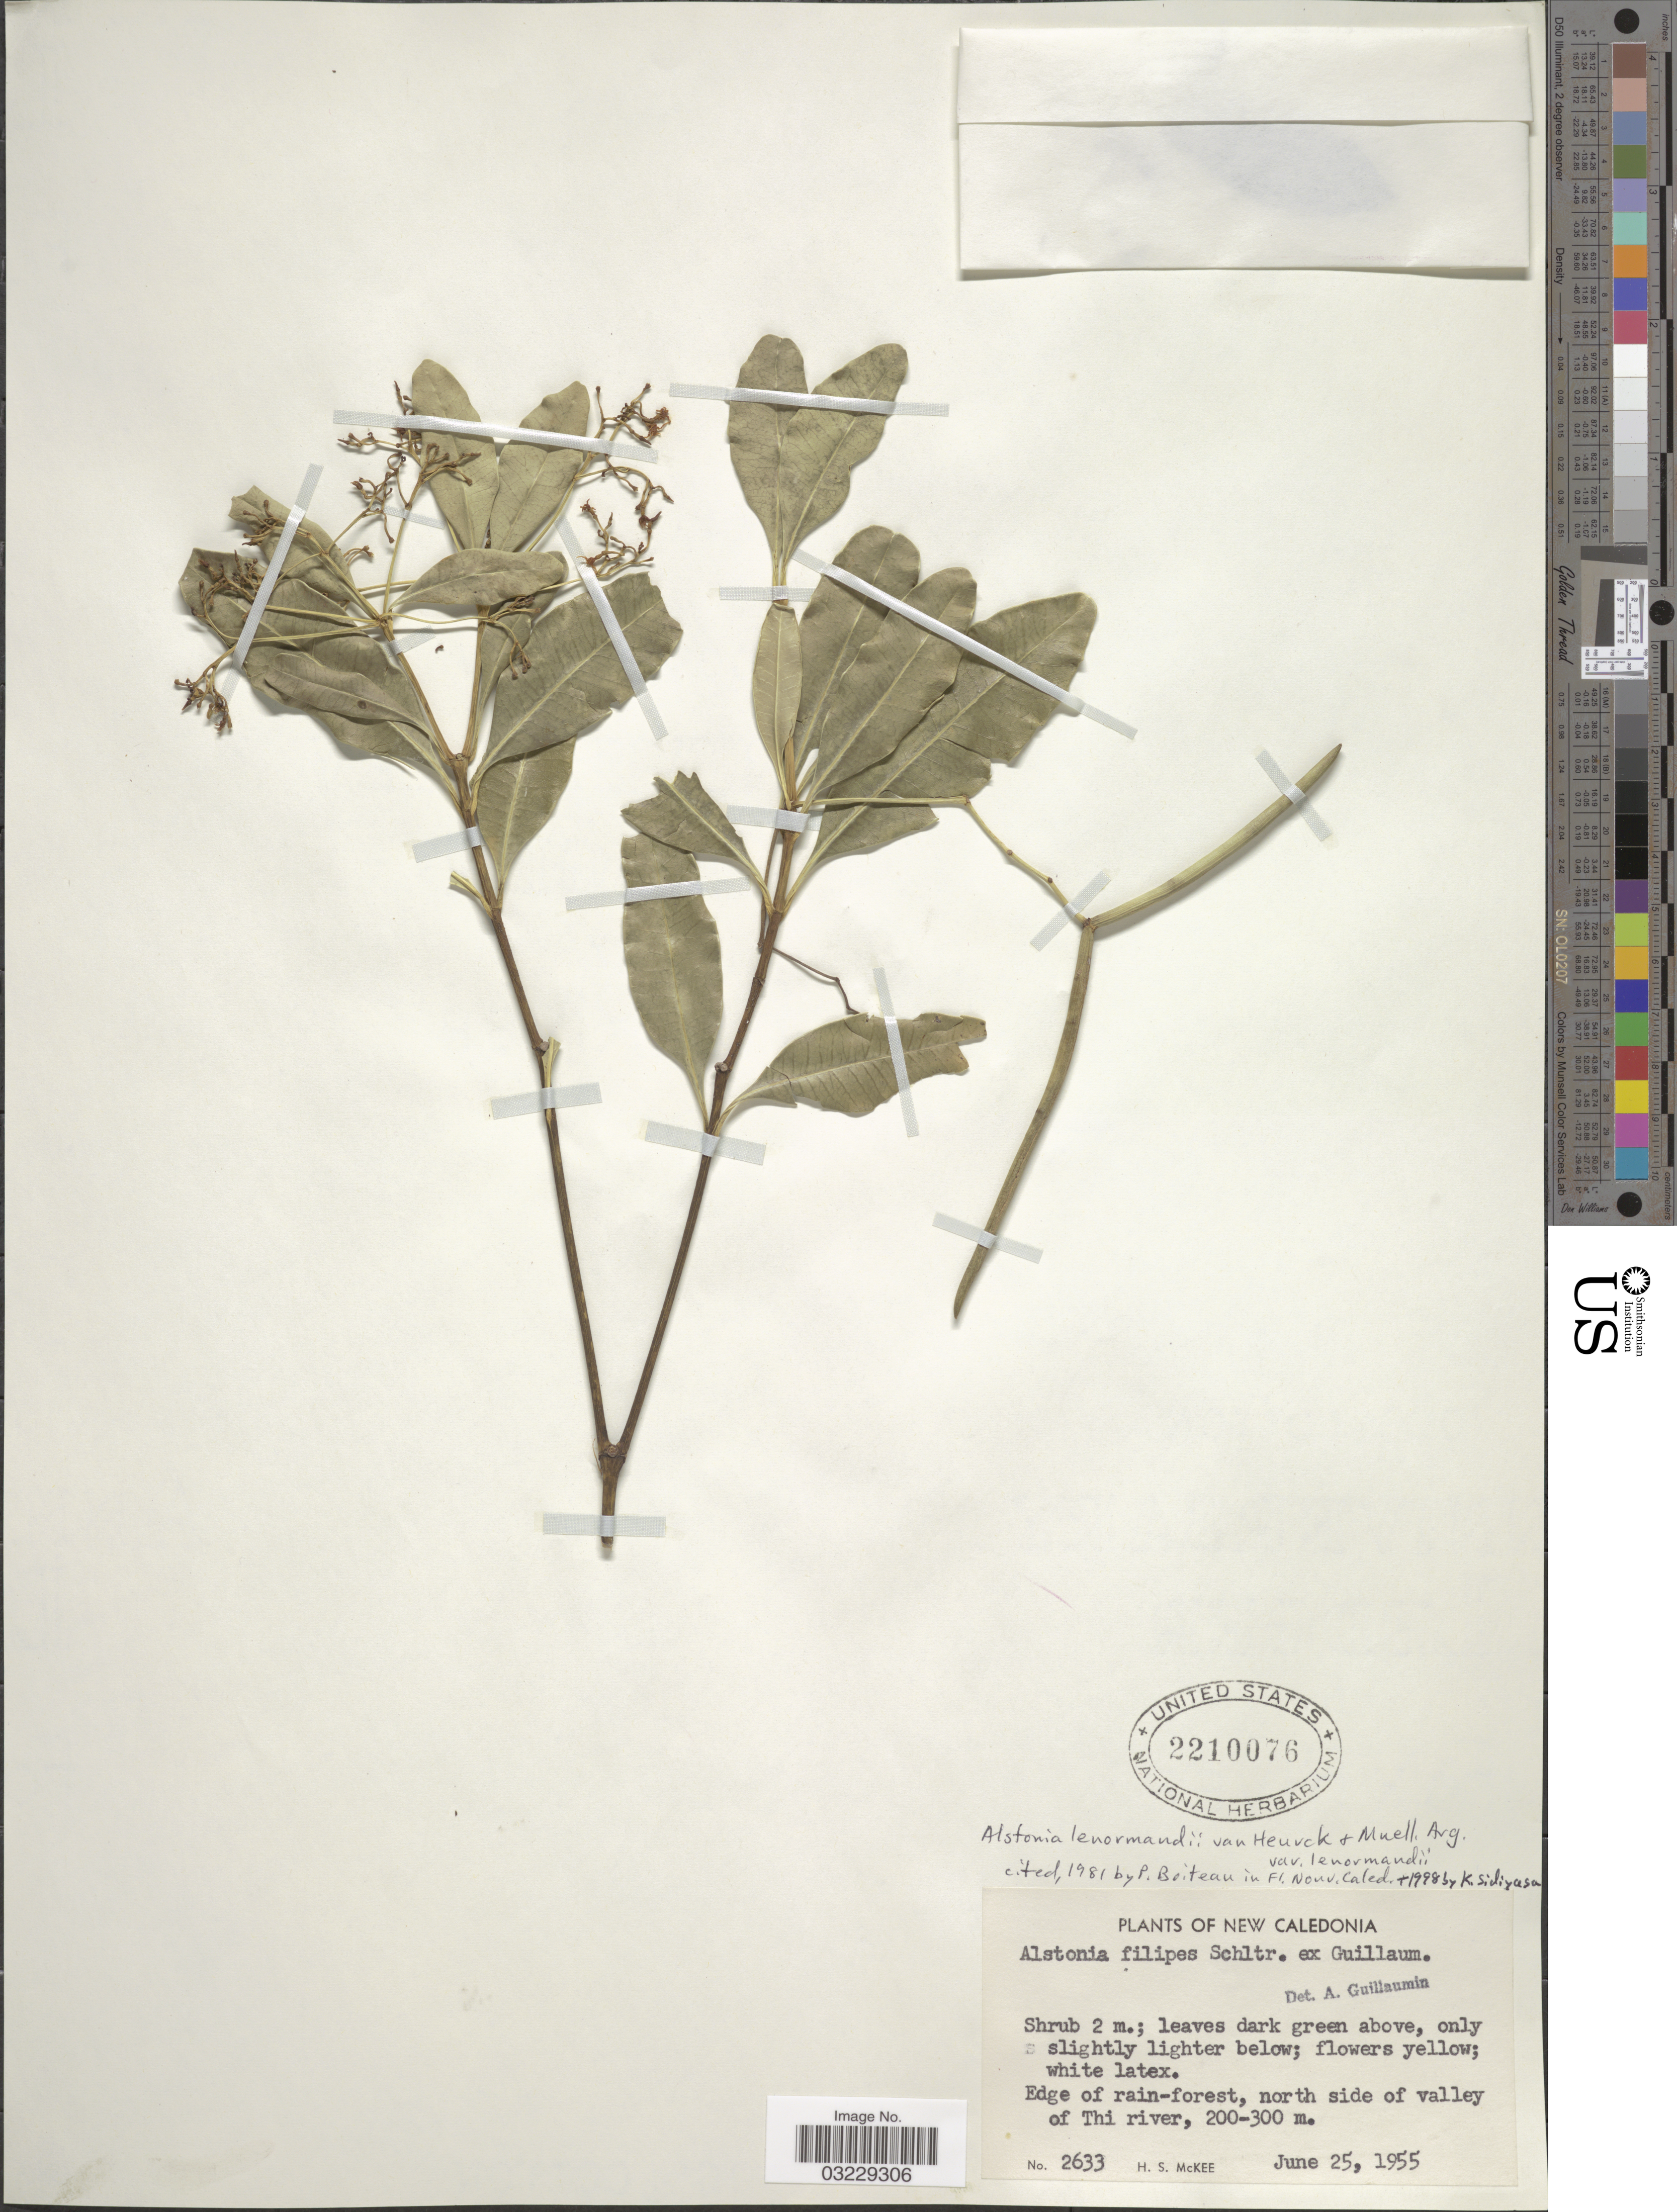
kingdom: Plantae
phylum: Tracheophyta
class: Magnoliopsida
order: Gentianales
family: Apocynaceae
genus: Alstonia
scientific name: Alstonia lenormandii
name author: Van Heurck & Müll. Arg.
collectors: H. S. McKee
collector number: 2633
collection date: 1955-06-25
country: New Caledonia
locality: Edge of rain-forest, north side of valley of Thi river.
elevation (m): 200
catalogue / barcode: US 2210076